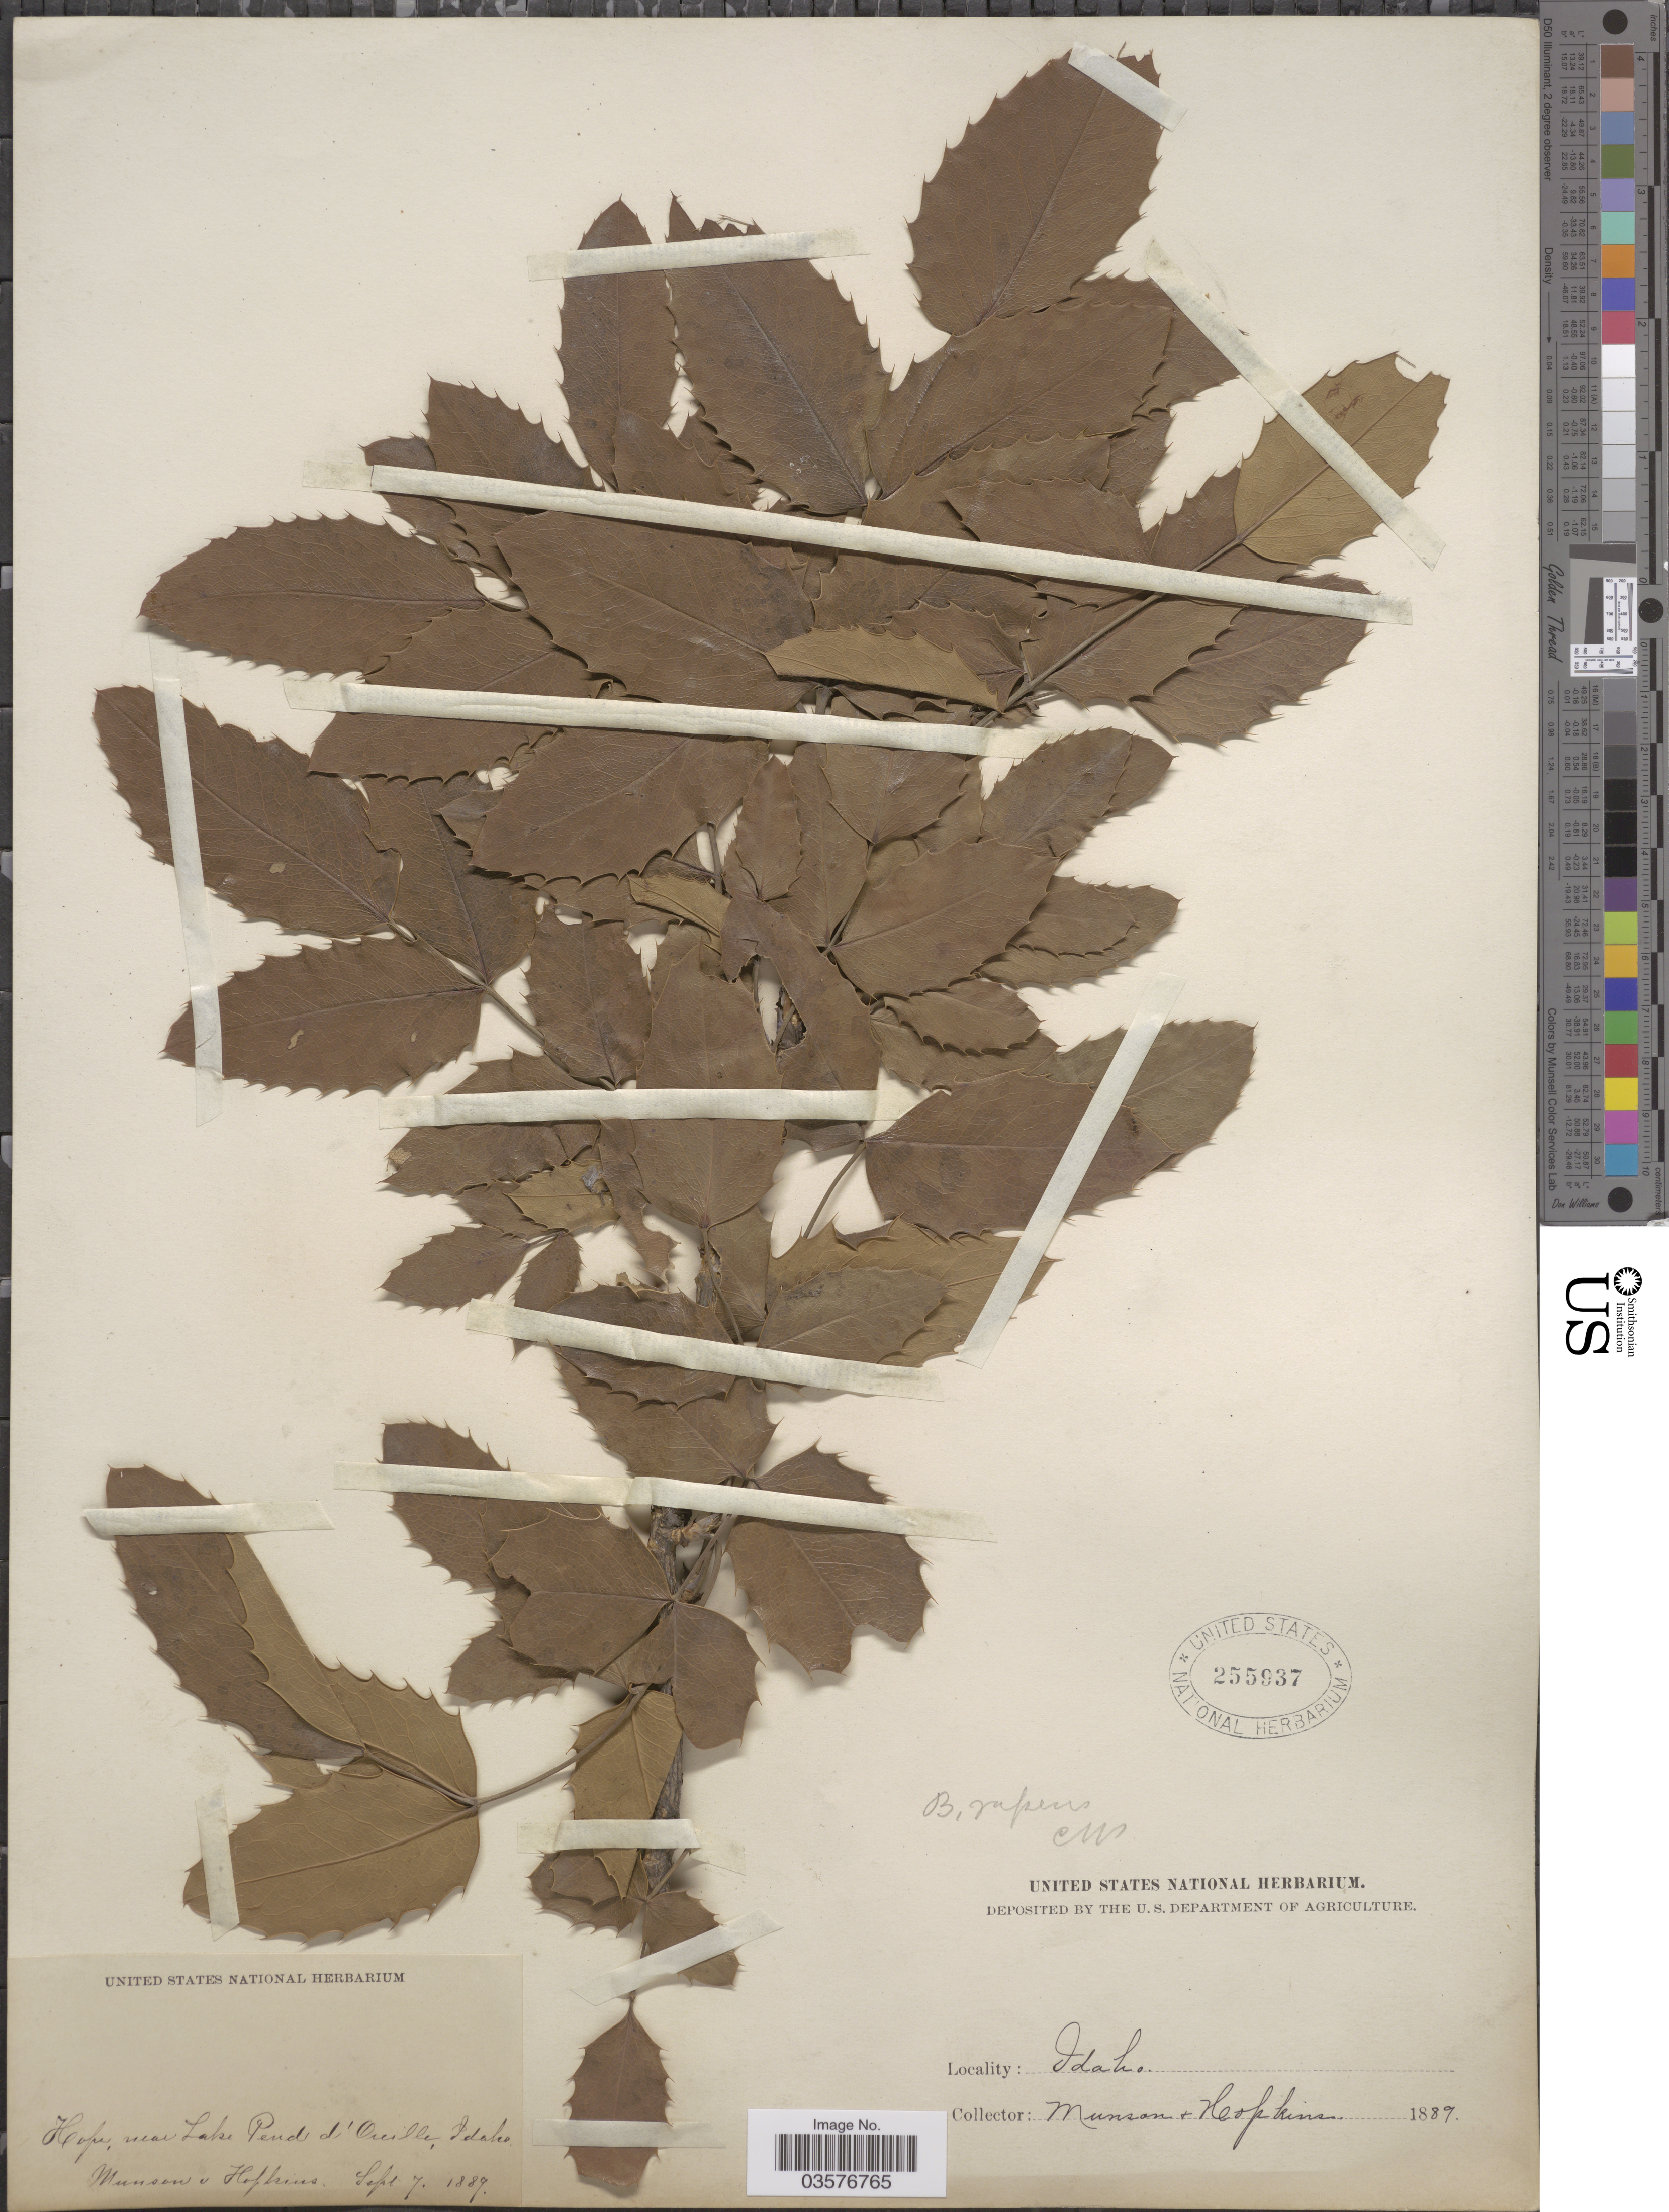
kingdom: Plantae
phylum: Tracheophyta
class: Magnoliopsida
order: Ranunculales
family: Berberidaceae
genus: Mahonia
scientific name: Mahonia repens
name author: (Lindl.) G. Don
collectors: -. Munson & -- Hopkins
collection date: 1889-09-07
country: United States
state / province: Idaho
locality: Hope, near Lake Pend d'Oreille.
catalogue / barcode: US 255937